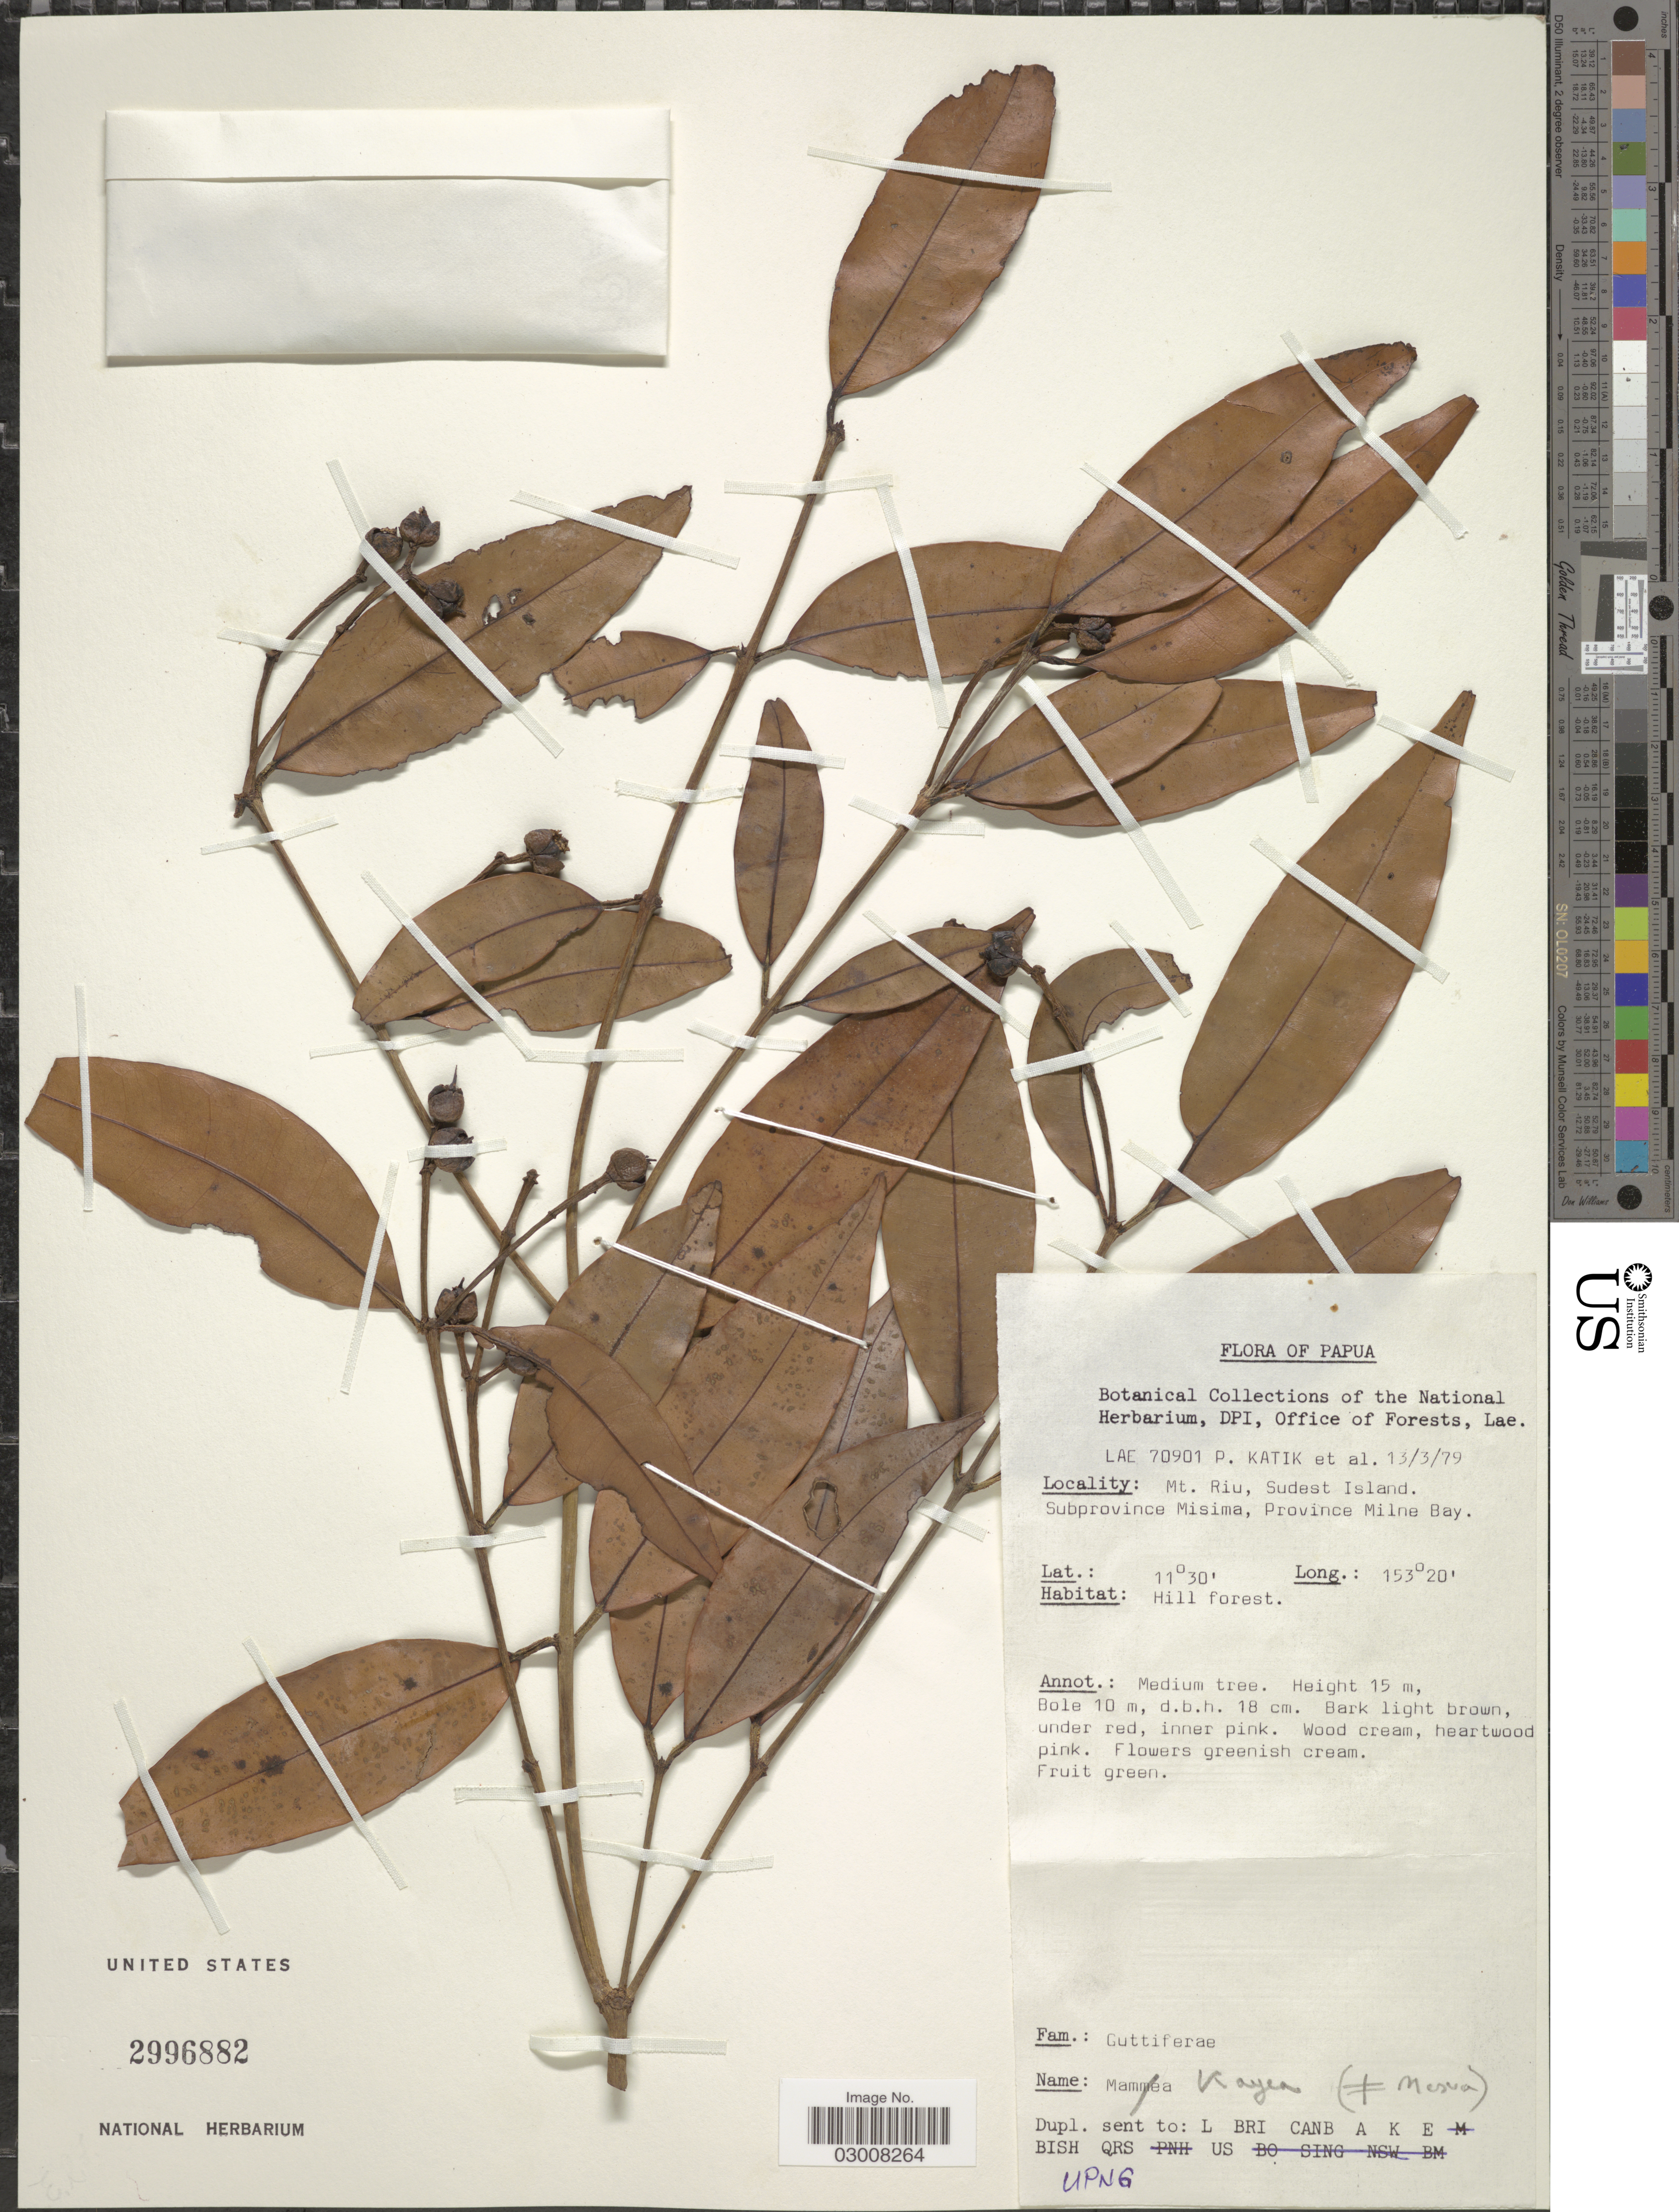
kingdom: Plantae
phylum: Tracheophyta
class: Magnoliopsida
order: Malpighiales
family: Calophyllaceae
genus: Kayea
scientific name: Kayea coriacea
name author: (P.F. Stevens) P.F. Stevens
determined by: Seah, Wei Wei, (SING), Singapore Botanic Gardens (SINGAPORE)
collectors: P. Katik & et al.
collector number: LAE70901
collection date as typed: Transcribed d/m/y: 13/3/79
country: Papua New Guinea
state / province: Milne Bay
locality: Papua, Mt. Riu, Sudest Island. Subprovince Misima, Province Milne Bay.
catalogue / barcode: US 2996882